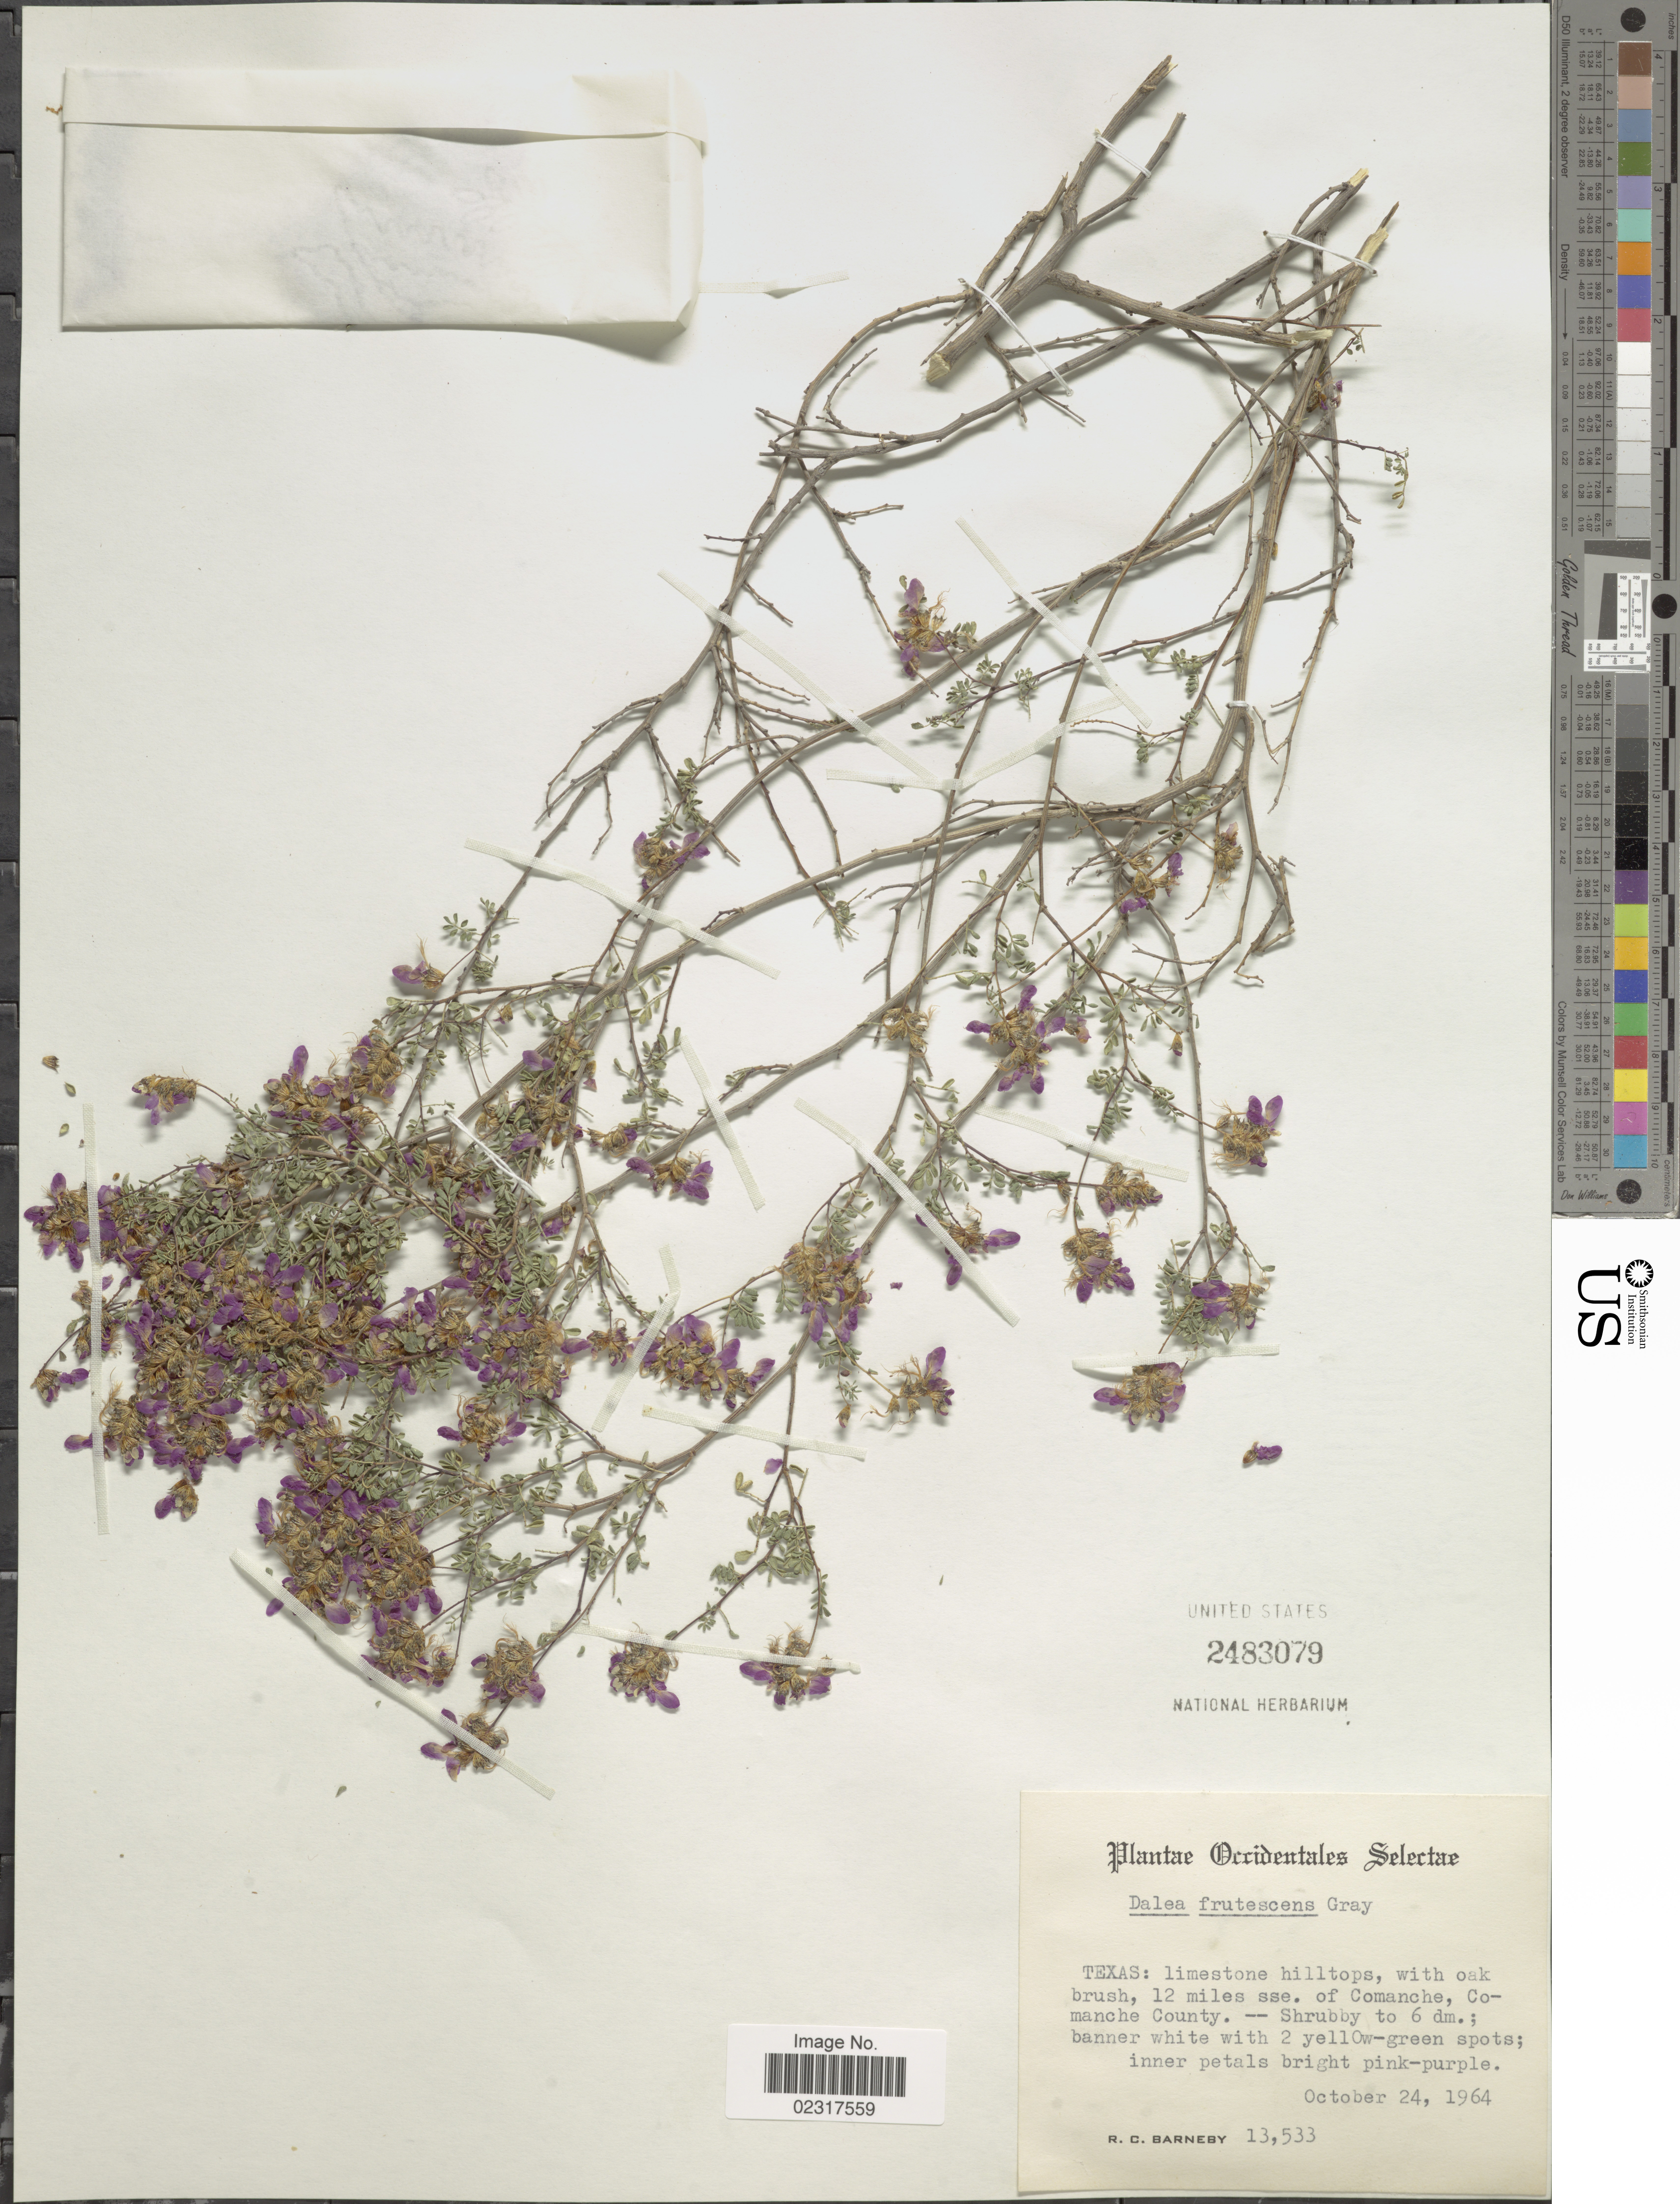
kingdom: Plantae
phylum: Tracheophyta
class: Magnoliopsida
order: Fabales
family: Fabaceae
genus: Dalea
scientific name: Dalea frutescens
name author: A. Gray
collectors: R. C. Barneby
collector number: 13533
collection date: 1964-10-24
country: United States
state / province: Texas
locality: Occidentales selectae, limestone hilltops, 12 miles sse. of Comanche, Comanche County.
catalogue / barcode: US 2483079